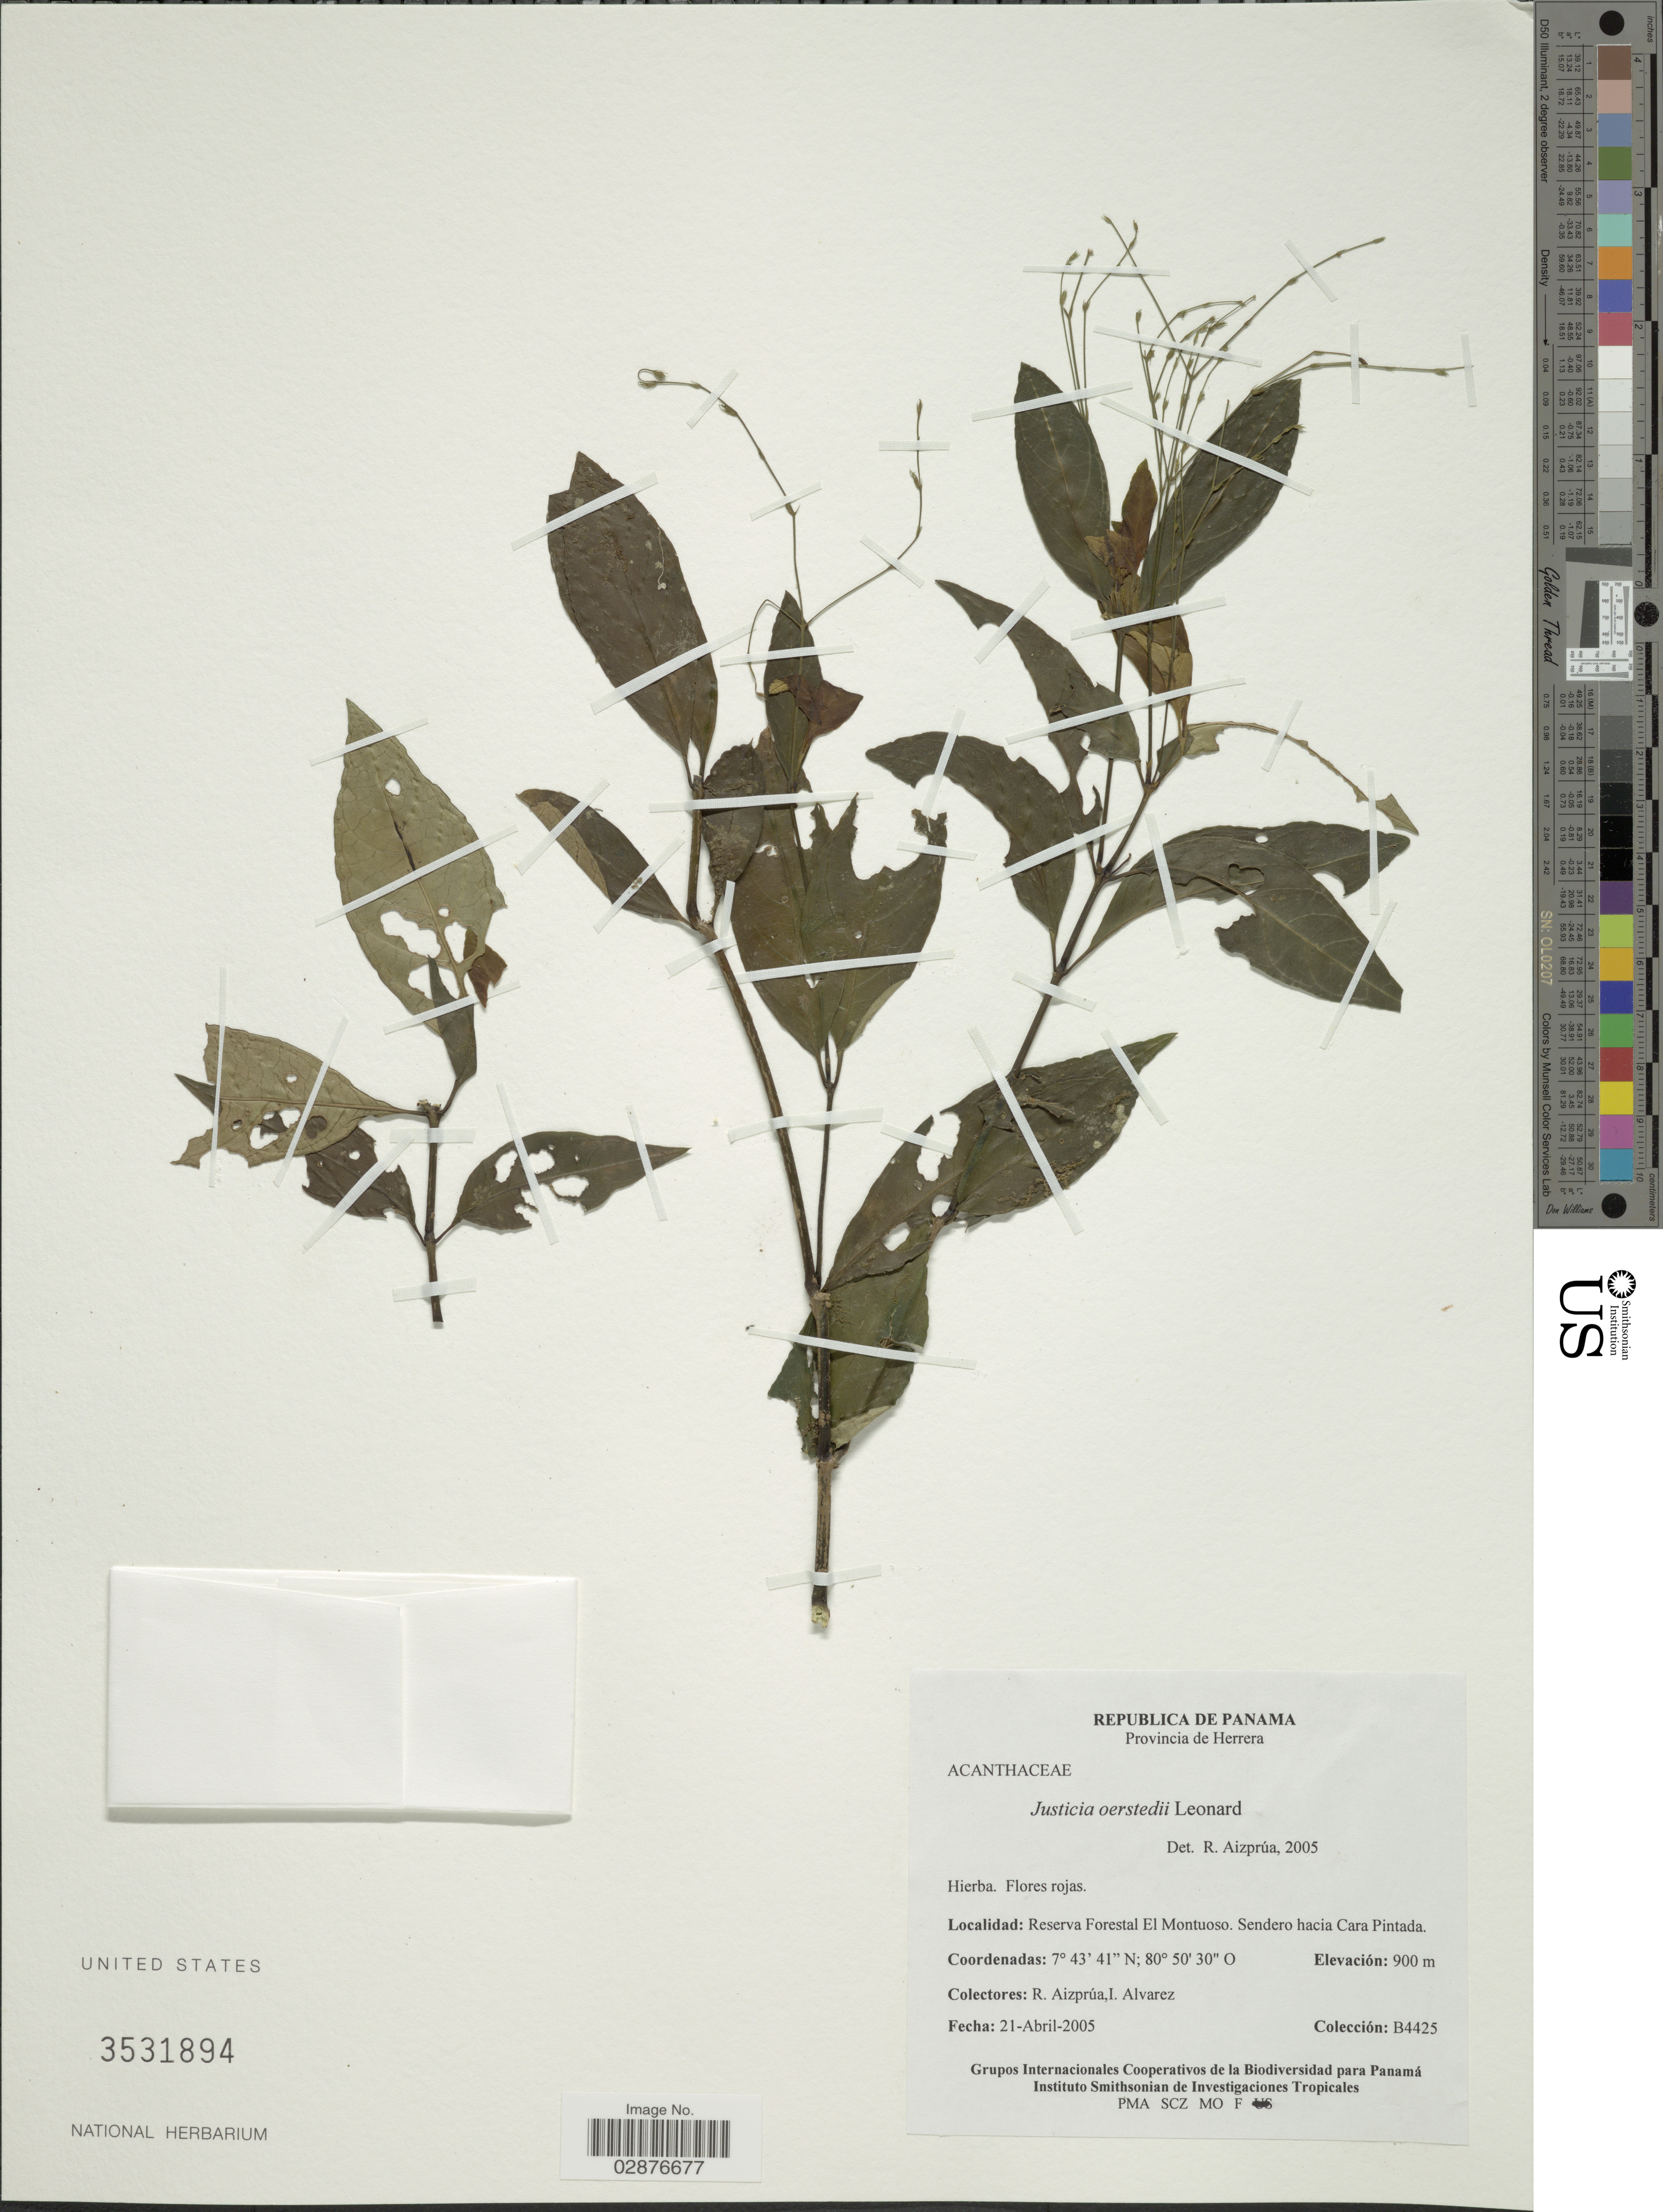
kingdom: Plantae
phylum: Tracheophyta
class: Magnoliopsida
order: Lamiales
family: Acanthaceae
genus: Justicia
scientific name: Justicia oerstedii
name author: Leonard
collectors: R. Aizprúa & I. Alvarez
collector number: B4425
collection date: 2005-04-21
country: Panama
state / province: Herrera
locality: Reserva Forestal El Montuoso. Sendero hacia Cara Pintada.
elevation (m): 900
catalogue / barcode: US 3531894